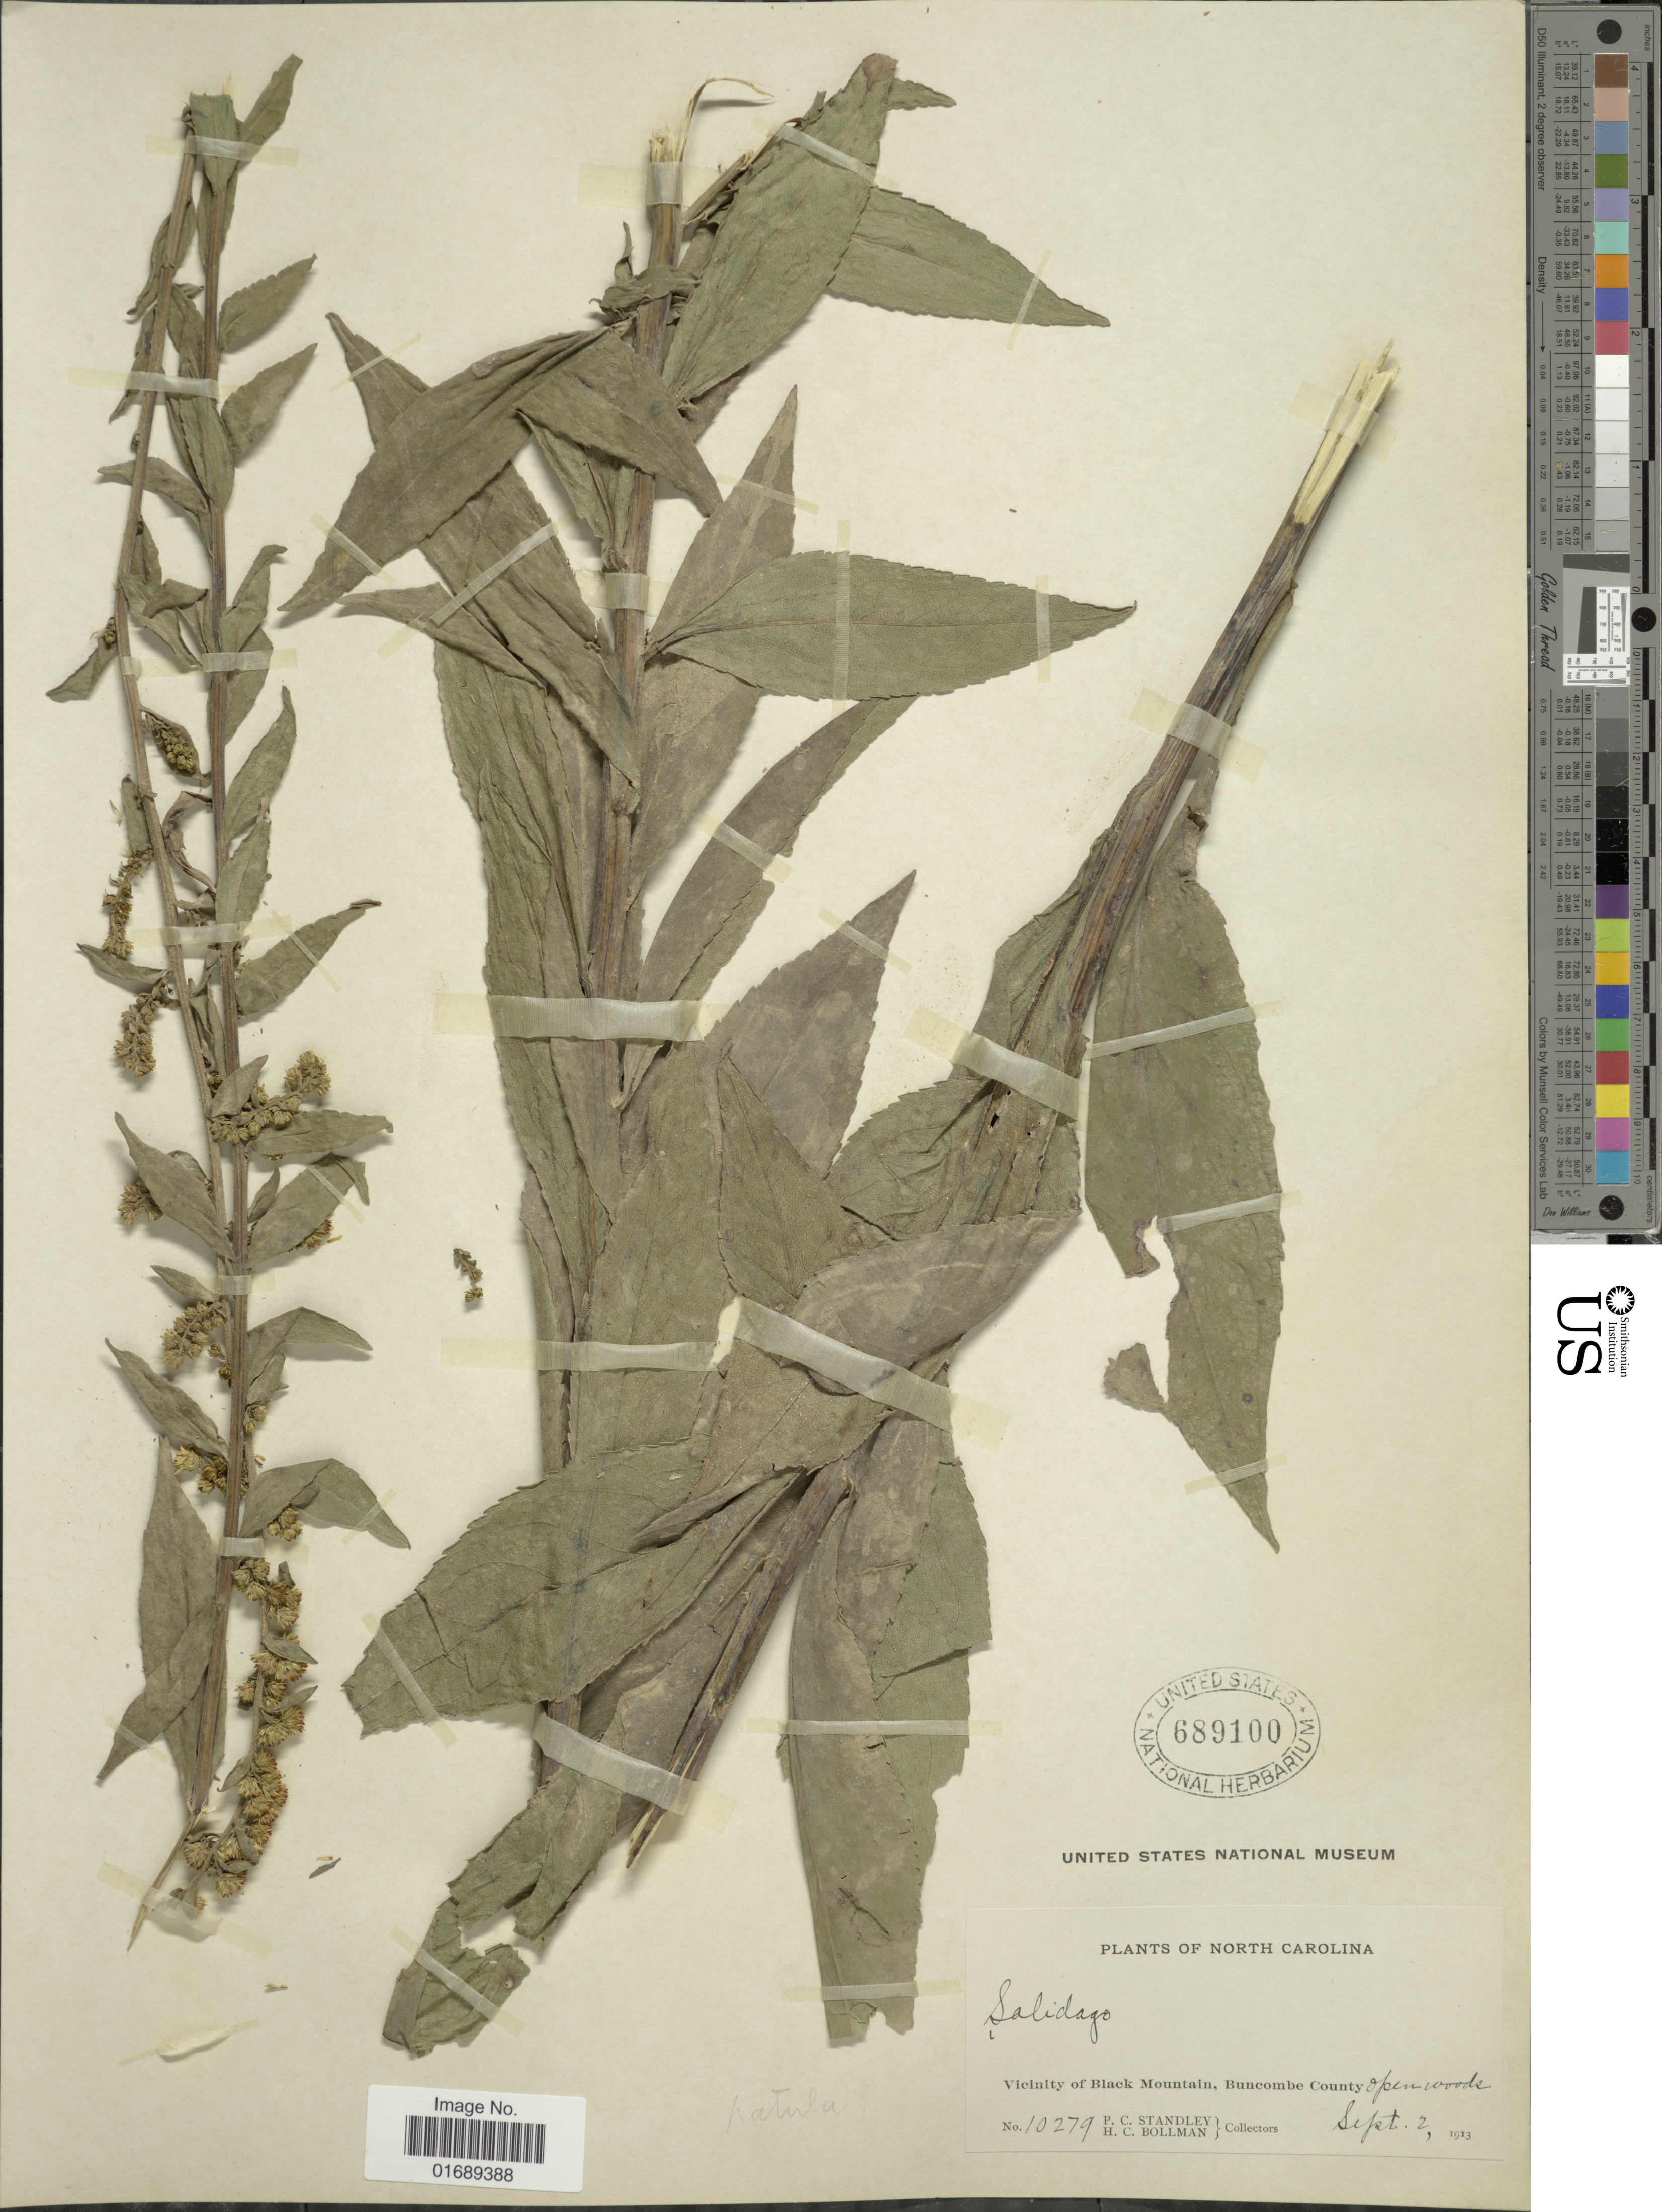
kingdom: Plantae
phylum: Tracheophyta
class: Magnoliopsida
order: Asterales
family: Asteraceae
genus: Solidago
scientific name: Solidago patula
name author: Muhl. ex Willd.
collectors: P. C. Standley & H. C. Bollman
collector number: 10279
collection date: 1913-09-02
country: United States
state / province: North Carolina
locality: Vicinity of Black Mountain, Buncombe County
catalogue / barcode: US 689100